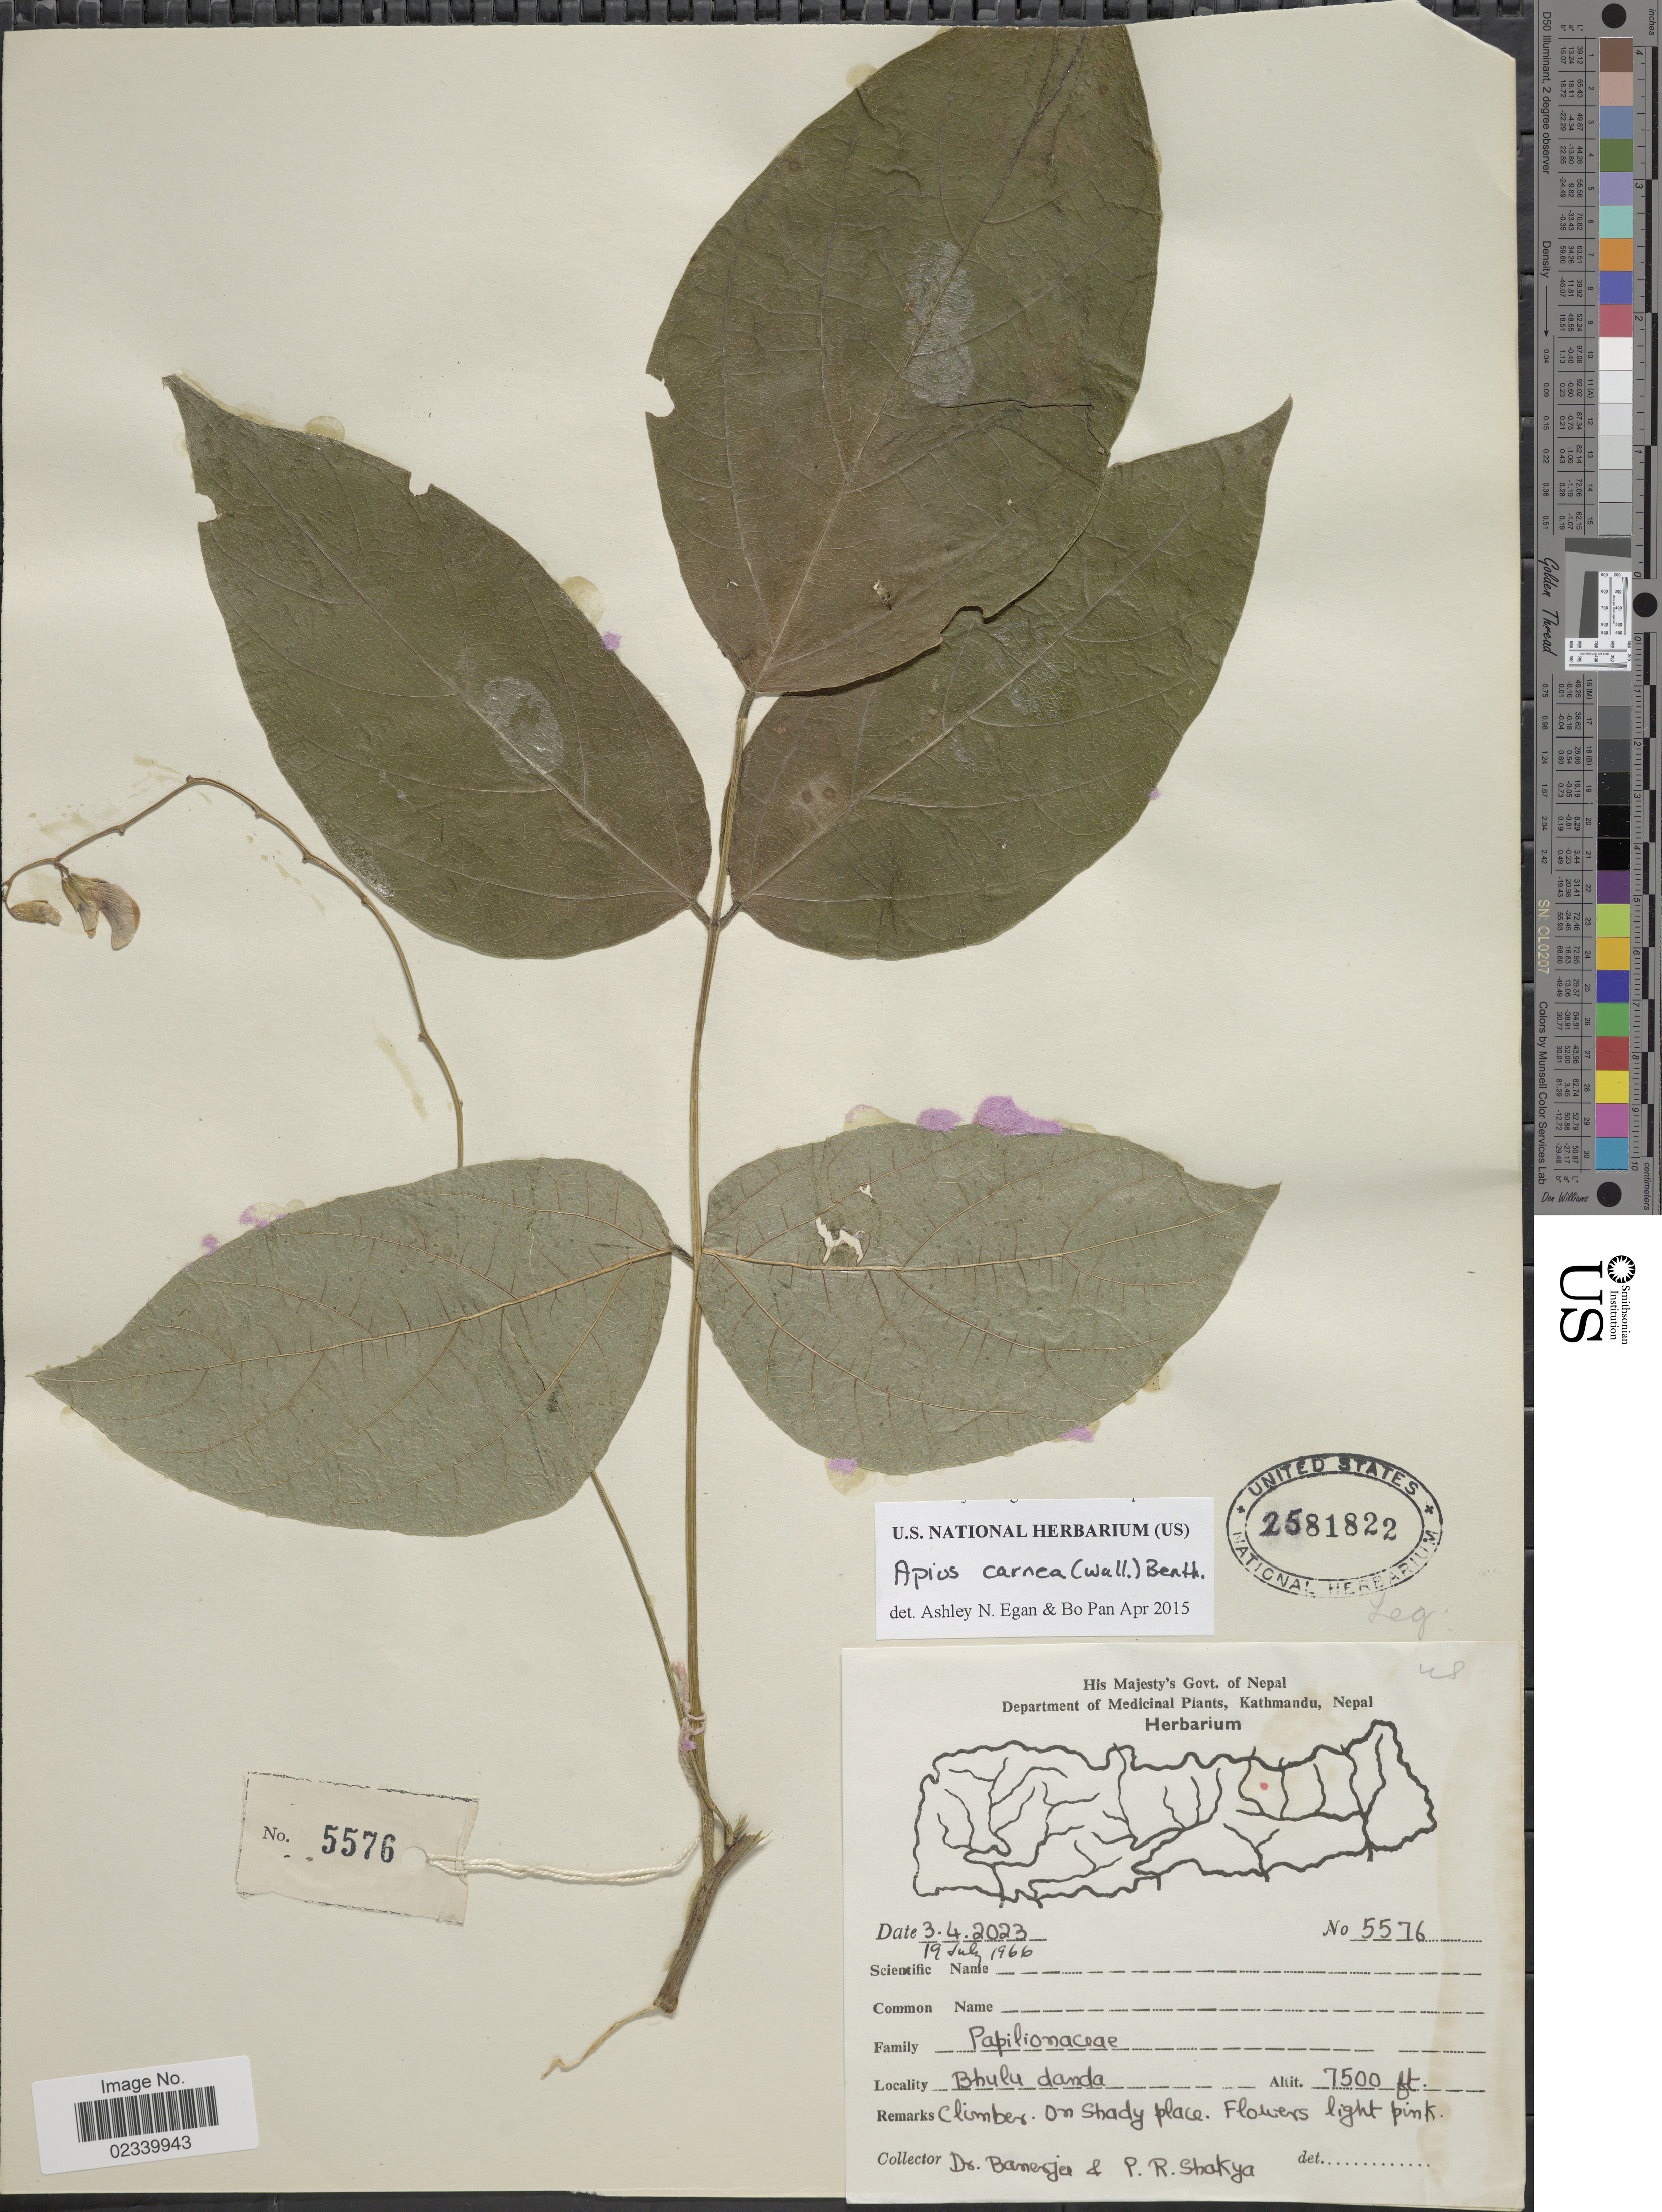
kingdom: Plantae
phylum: Tracheophyta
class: Magnoliopsida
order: Fabales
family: Fabaceae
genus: Apios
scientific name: Apios carnea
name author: (Wall.) Benth. ex Baker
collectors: -. Banerjee & P. Shakya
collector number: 5576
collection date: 1966-07-19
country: Nepal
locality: Bhulu danda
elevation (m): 2286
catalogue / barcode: US 2581822